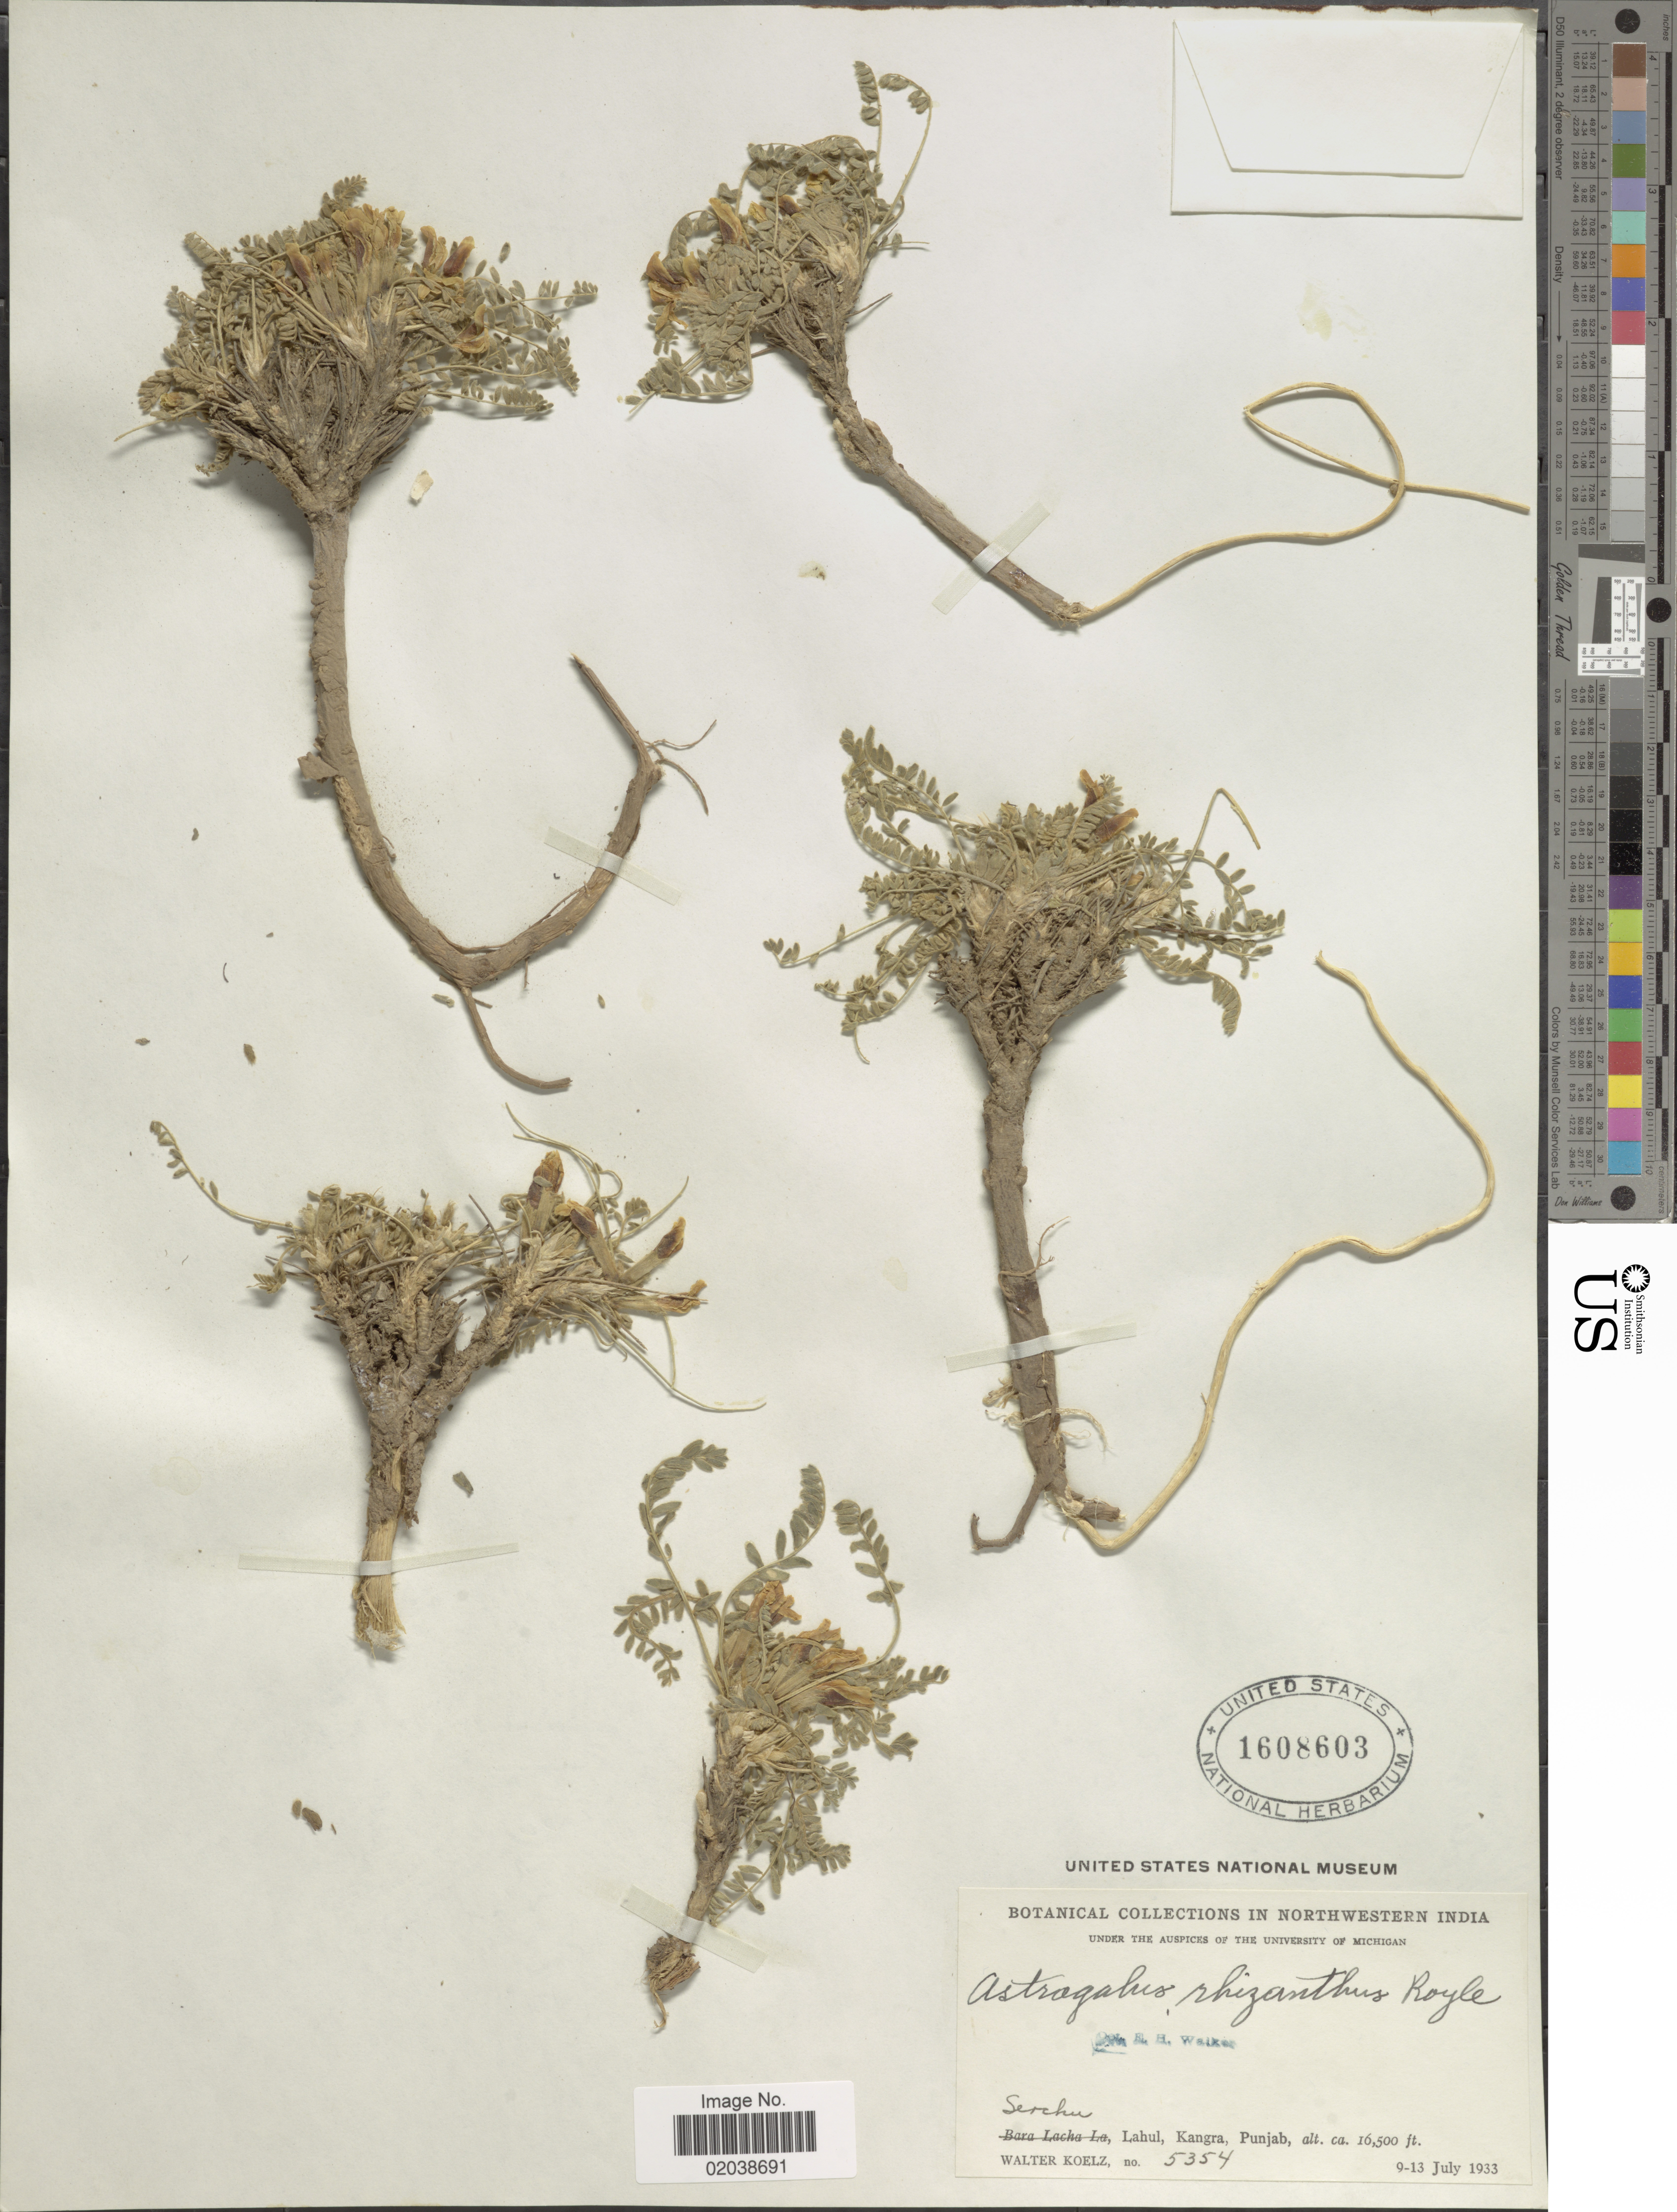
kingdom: Plantae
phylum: Tracheophyta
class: Magnoliopsida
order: Fabales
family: Fabaceae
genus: Astragalus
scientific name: Astragalus rhizanthus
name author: Royle & Benth.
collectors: W. N. Koelz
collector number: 5354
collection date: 1933-07-09/1933-07-13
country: India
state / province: Punjab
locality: Northwestern India. Serchu. Lahul, Kangra, Punjab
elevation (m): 5029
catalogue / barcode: US 1608603